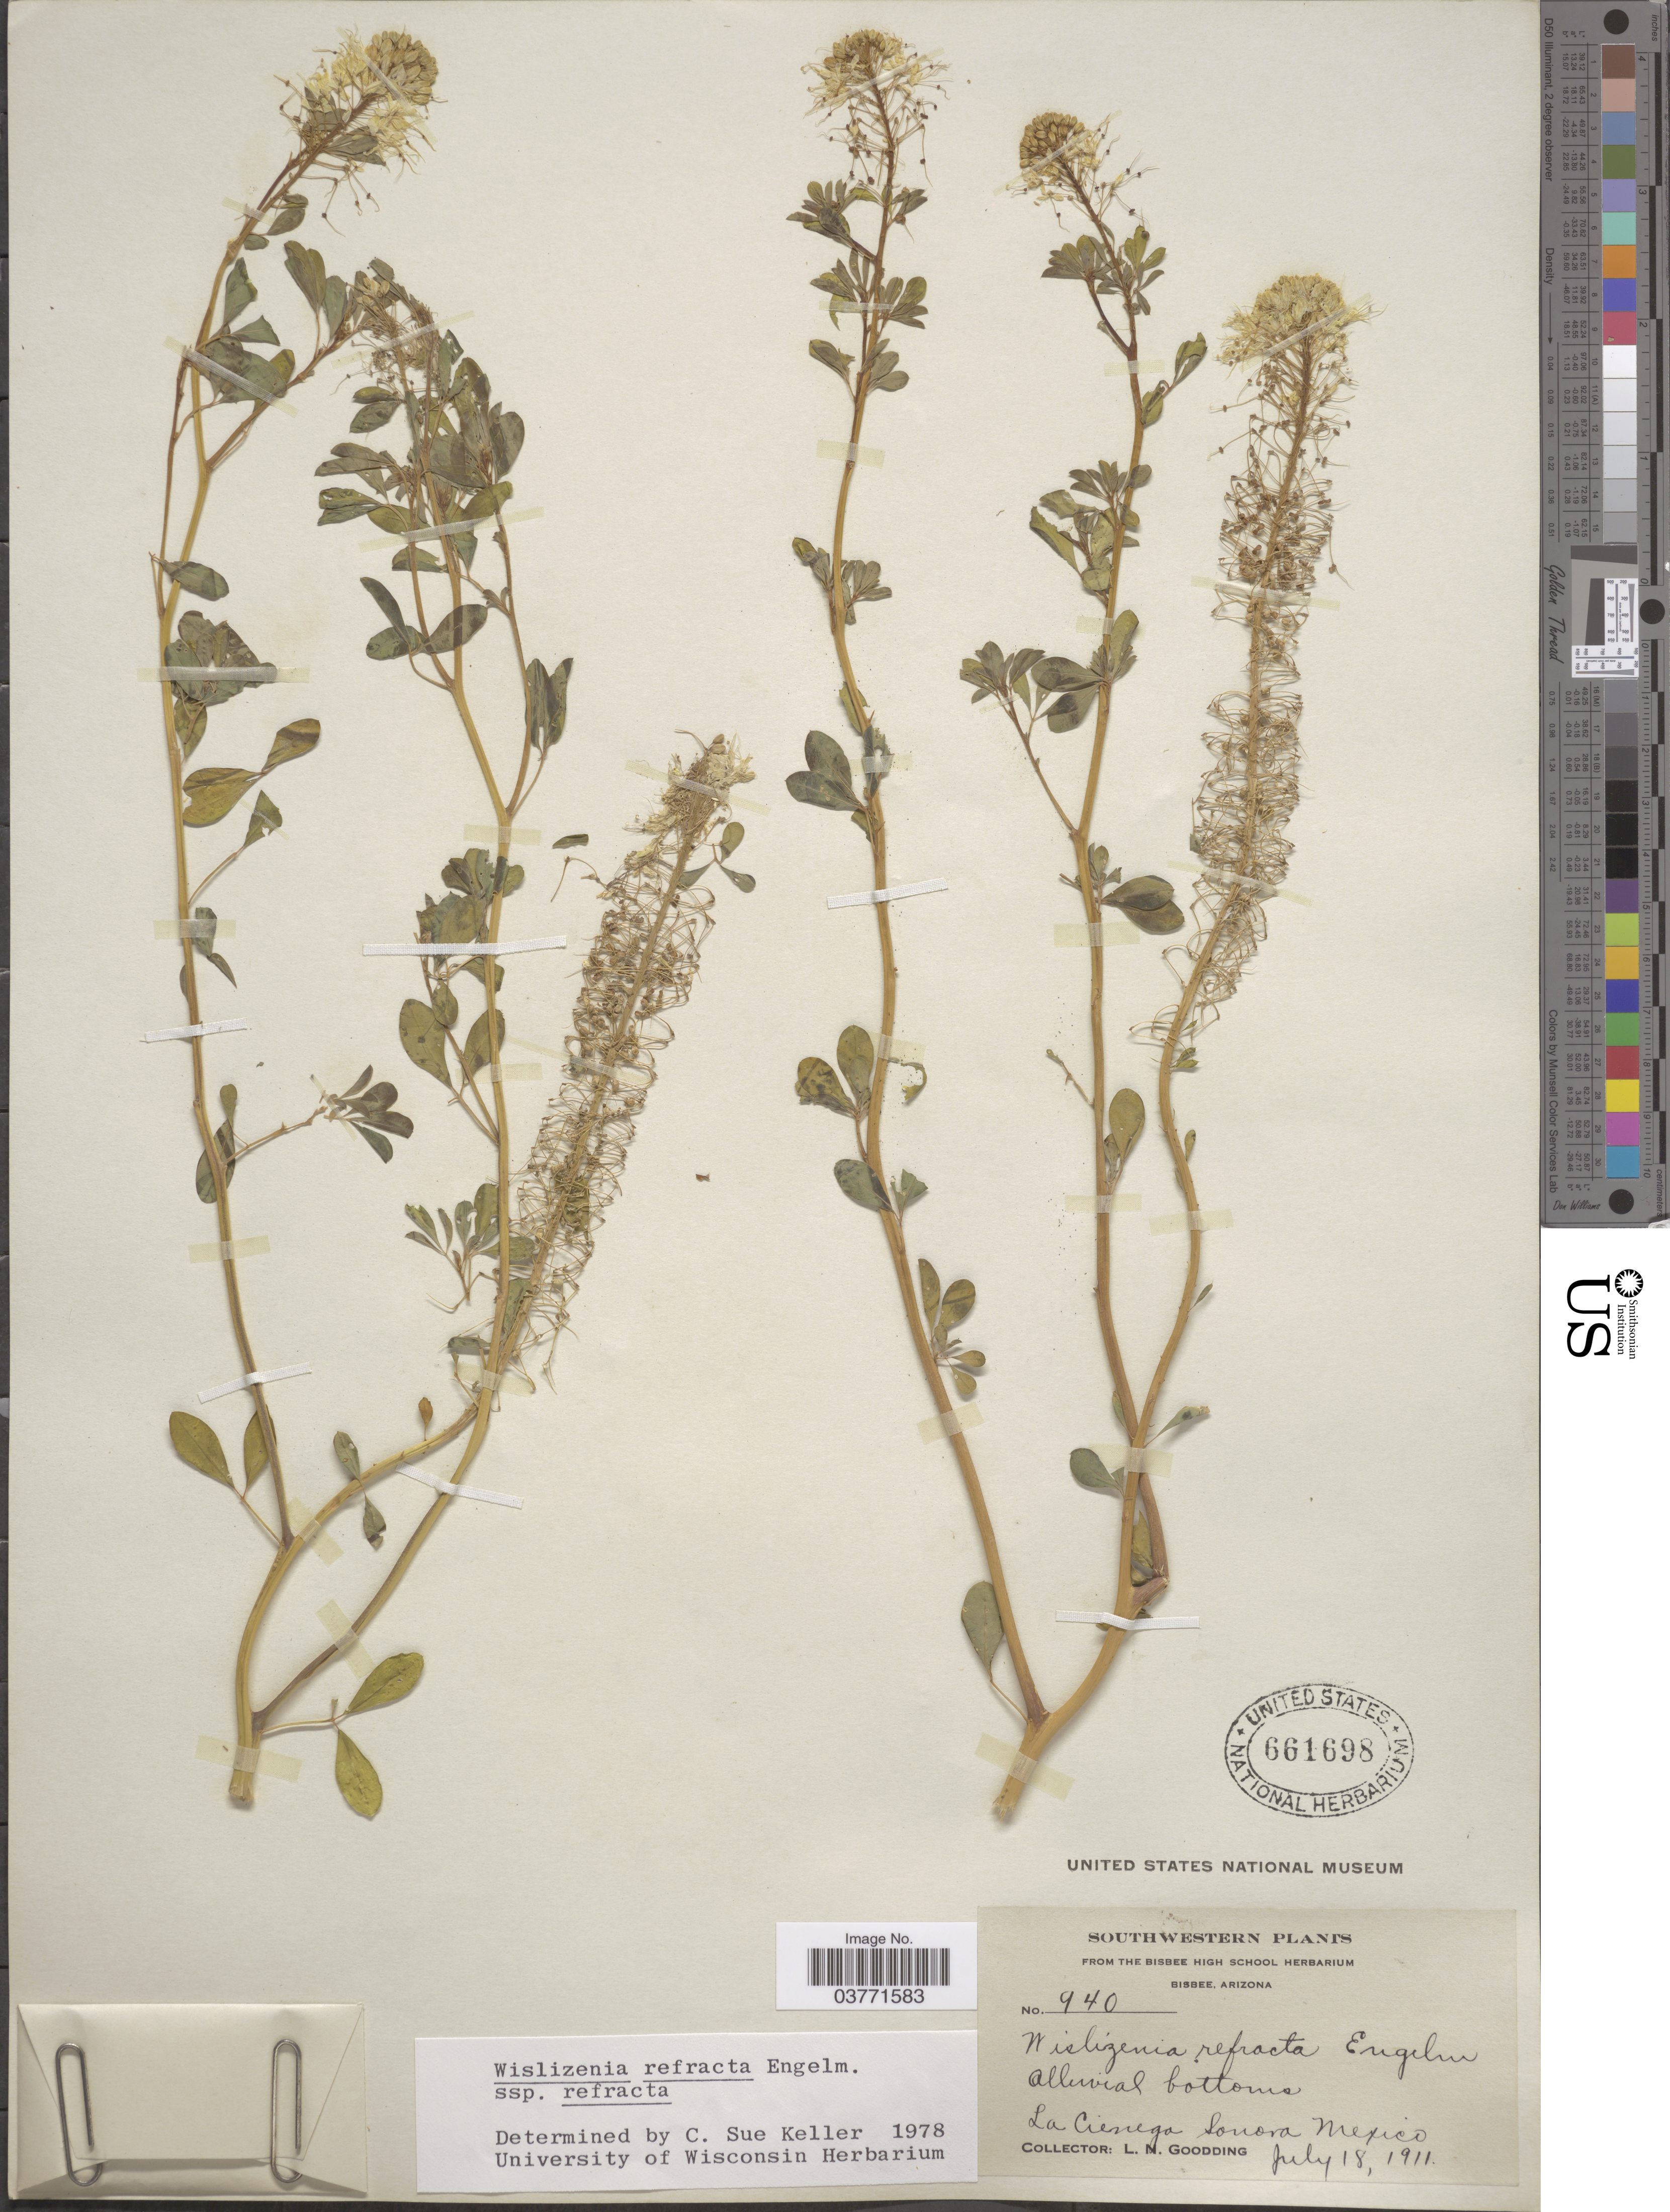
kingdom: Plantae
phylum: Tracheophyta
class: Magnoliopsida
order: Brassicales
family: Cleomaceae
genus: Cleomella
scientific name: Cleomella refracta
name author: (Engelm.) J.C. Hall & Roalson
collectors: L. Gooding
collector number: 940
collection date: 1911-07-18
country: Mexico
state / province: Sonora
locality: Southwestern. La Cienega.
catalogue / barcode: US 661698